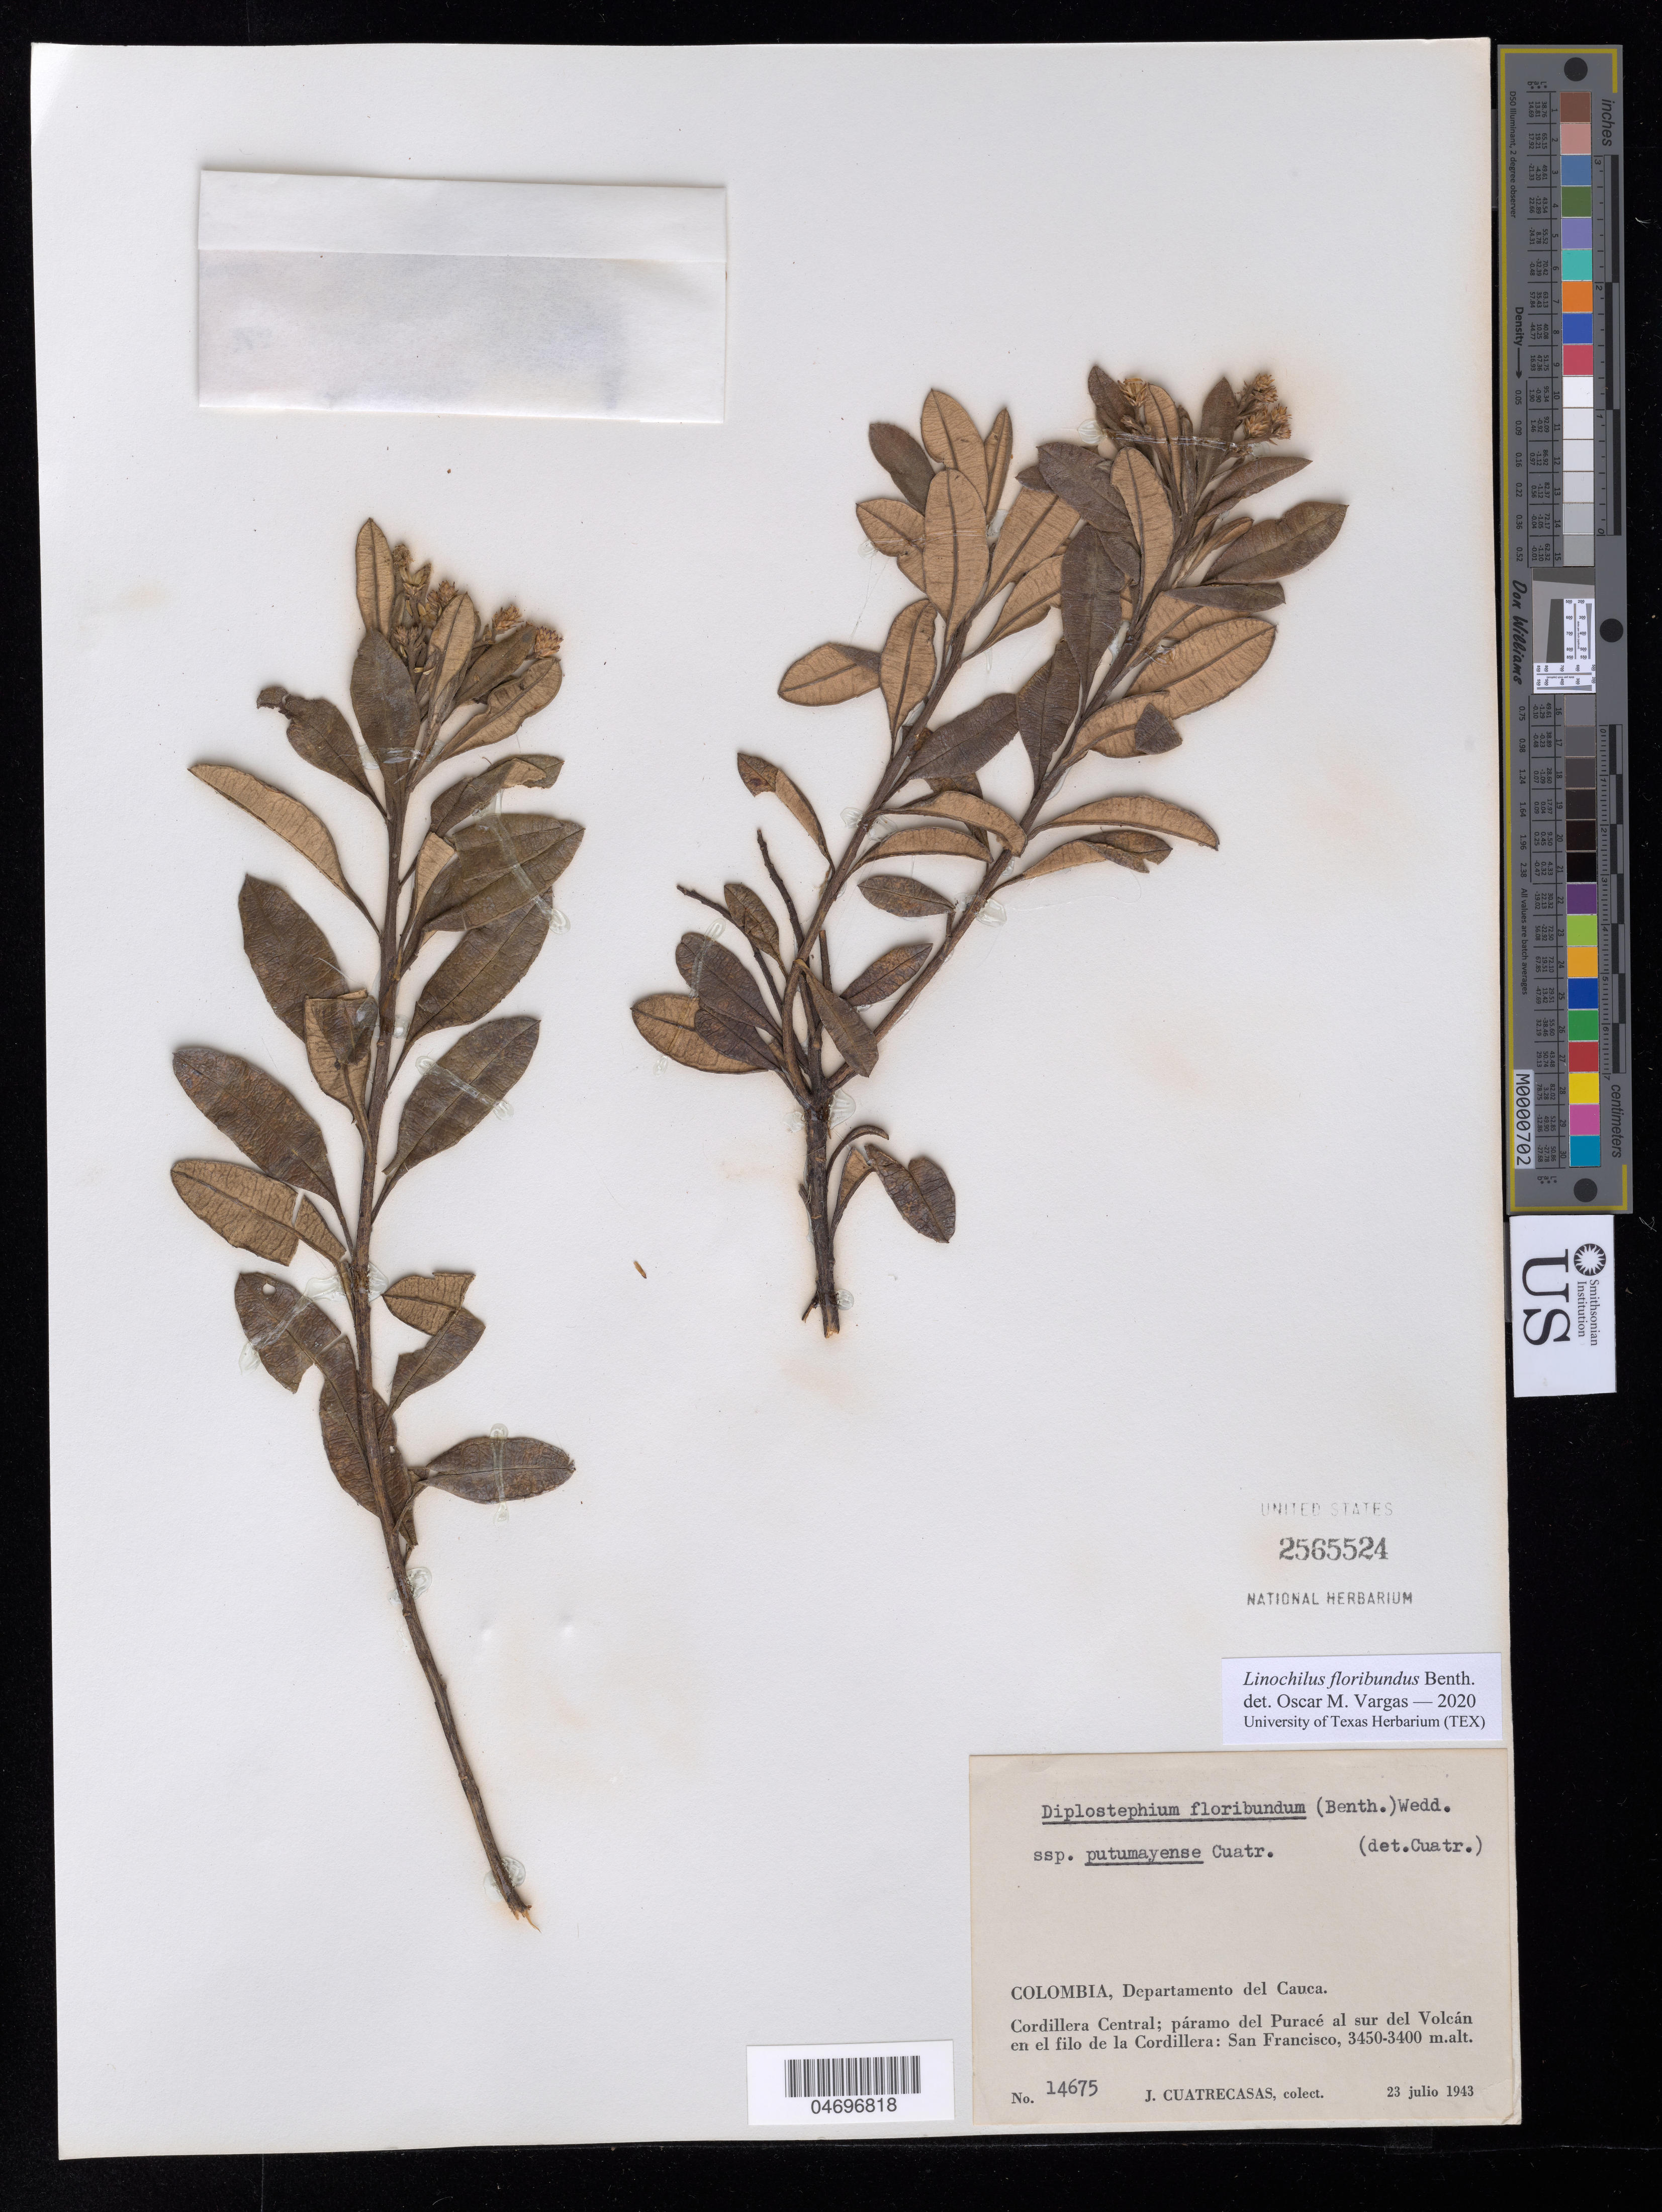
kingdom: Plantae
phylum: Tracheophyta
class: Magnoliopsida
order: Asterales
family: Asteraceae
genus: Linochilus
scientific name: Linochilus floribundus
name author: Benth.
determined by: Vargas, Oscar M.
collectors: J. Cuatrecasas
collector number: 14675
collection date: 1943-07-23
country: Colombia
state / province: Cauca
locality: Páramo del Puracé. Al sur del Volcán Puracé, en el filo de la Cordillera: San Francisco.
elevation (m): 3450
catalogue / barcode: US 2565524